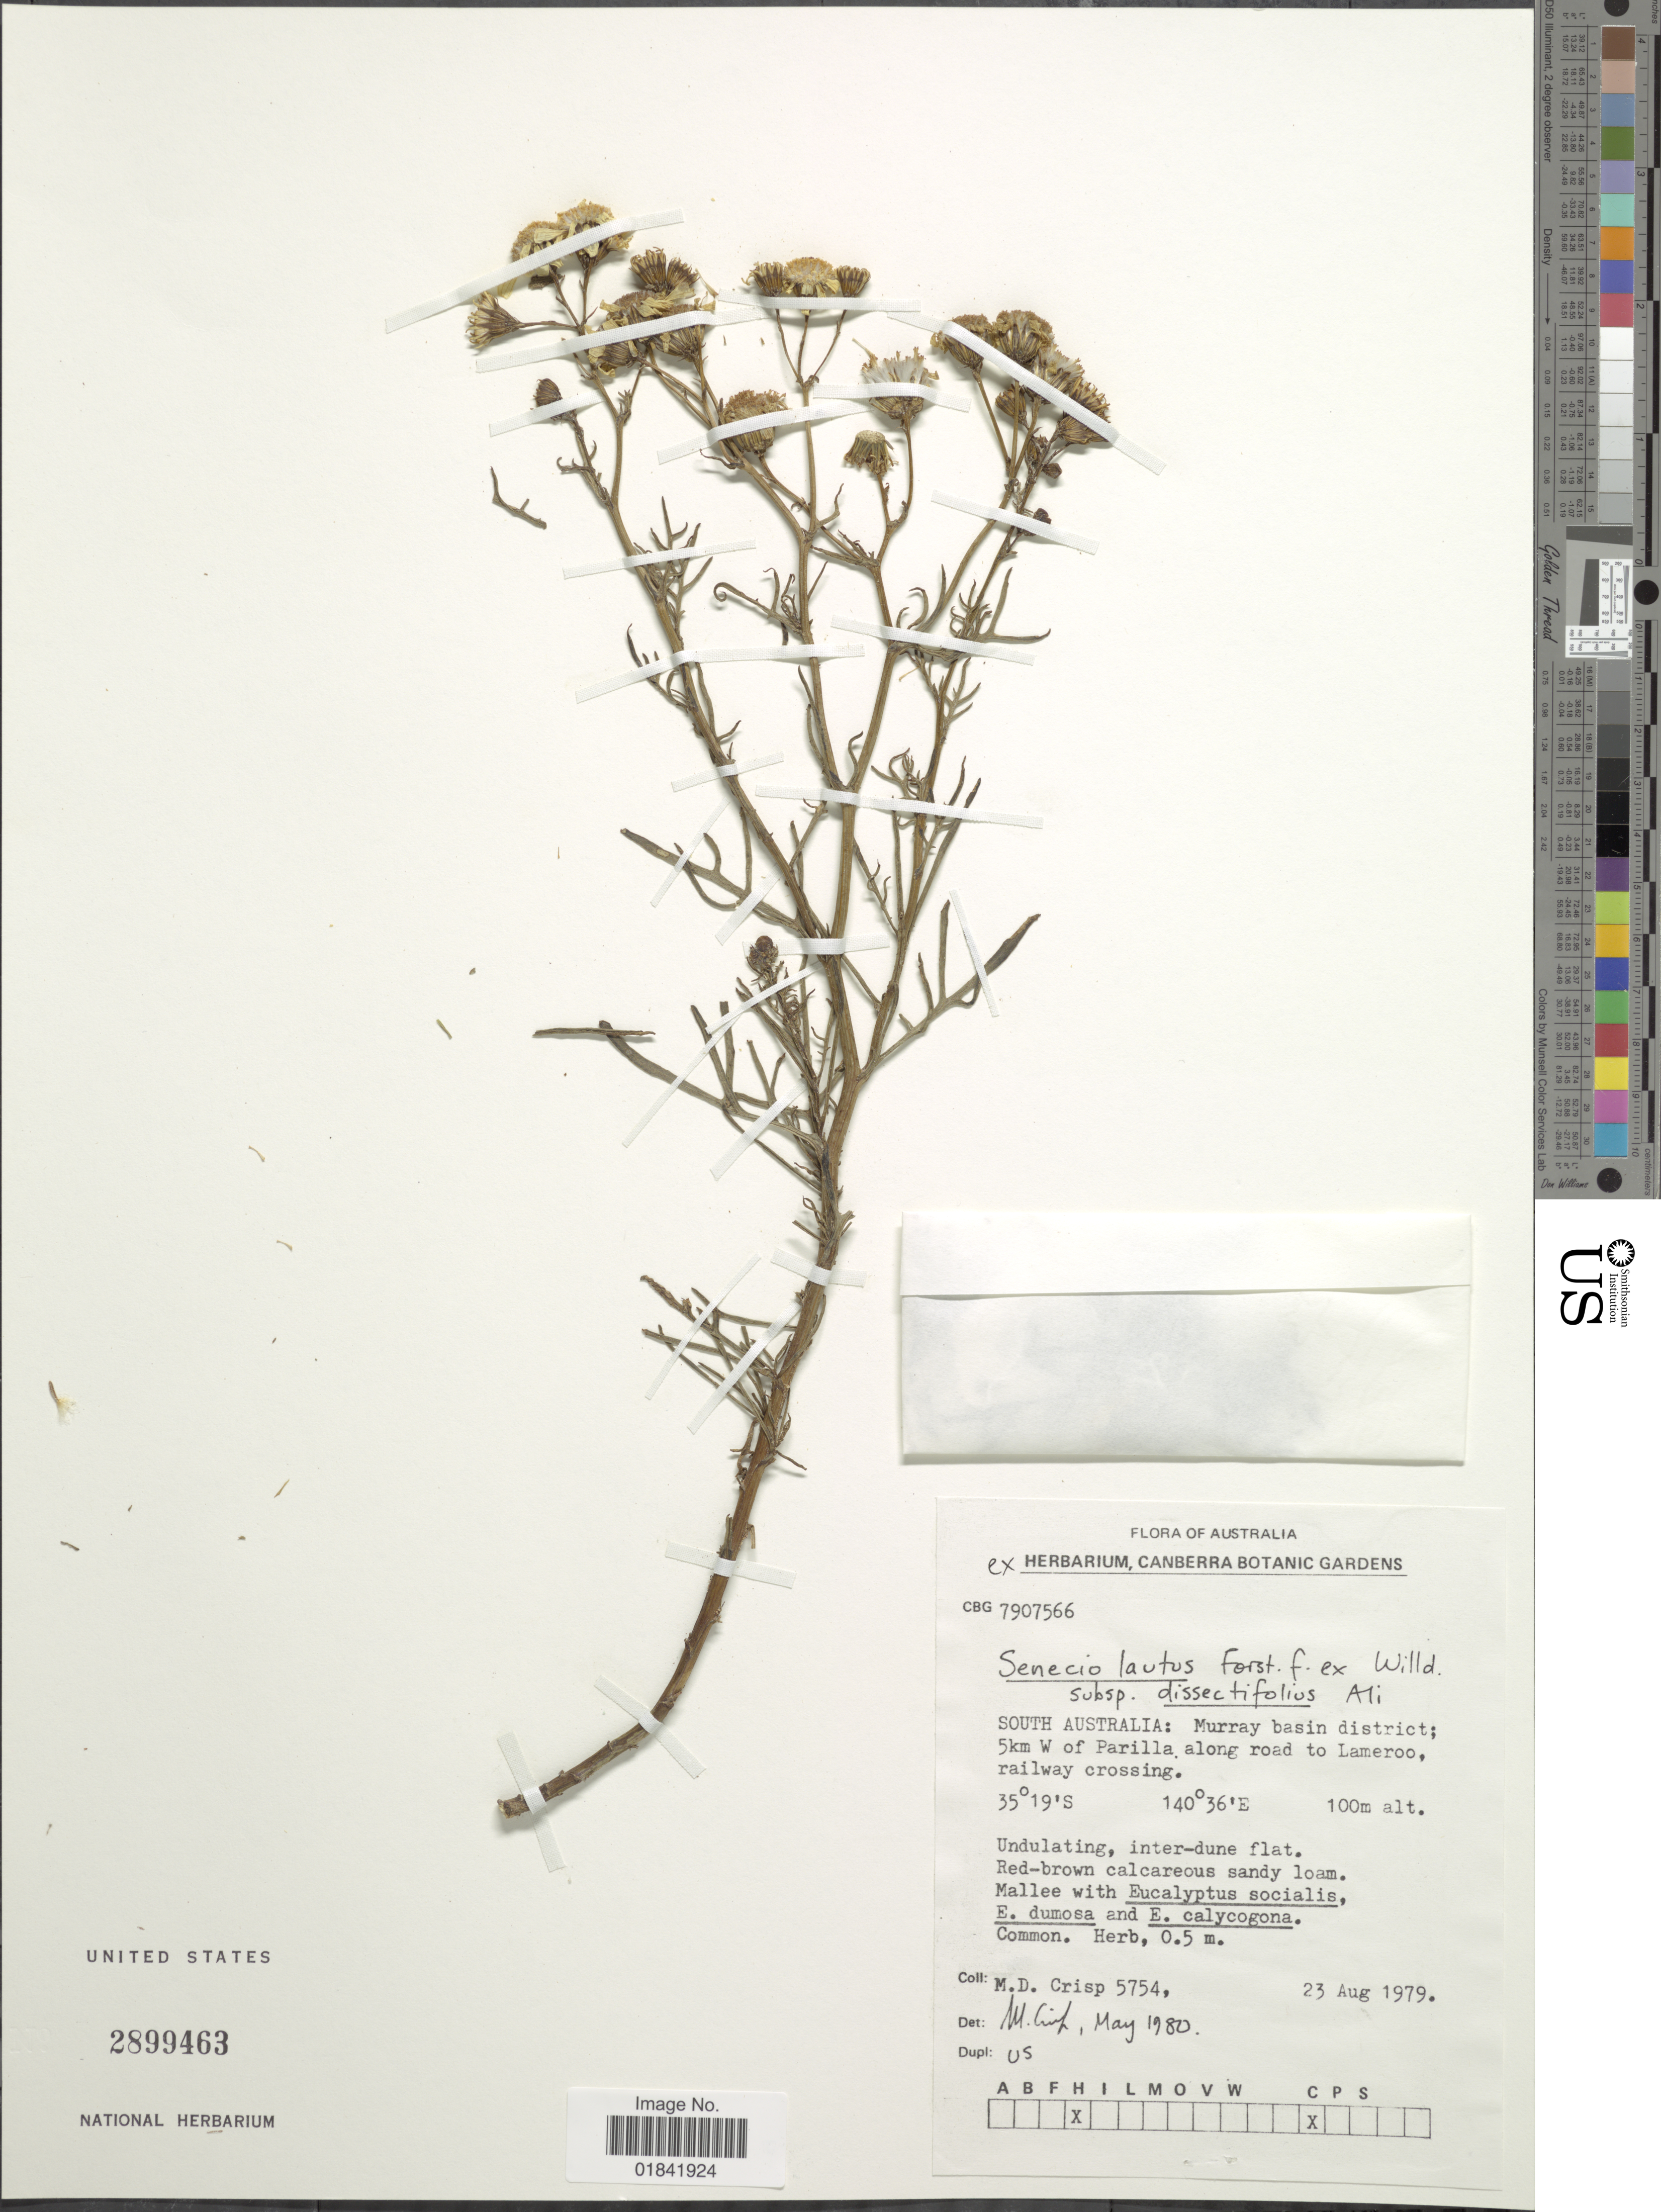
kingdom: Plantae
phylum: Tracheophyta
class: Magnoliopsida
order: Asterales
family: Asteraceae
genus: Senecio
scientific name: Senecio lautus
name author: Sol. ex G. Forst.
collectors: M. Crisp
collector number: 5754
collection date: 1979-08-23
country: Australia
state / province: South Australia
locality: Murray basin district, 5km W of Parilla along road to Lameroo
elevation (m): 100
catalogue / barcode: US 2899463